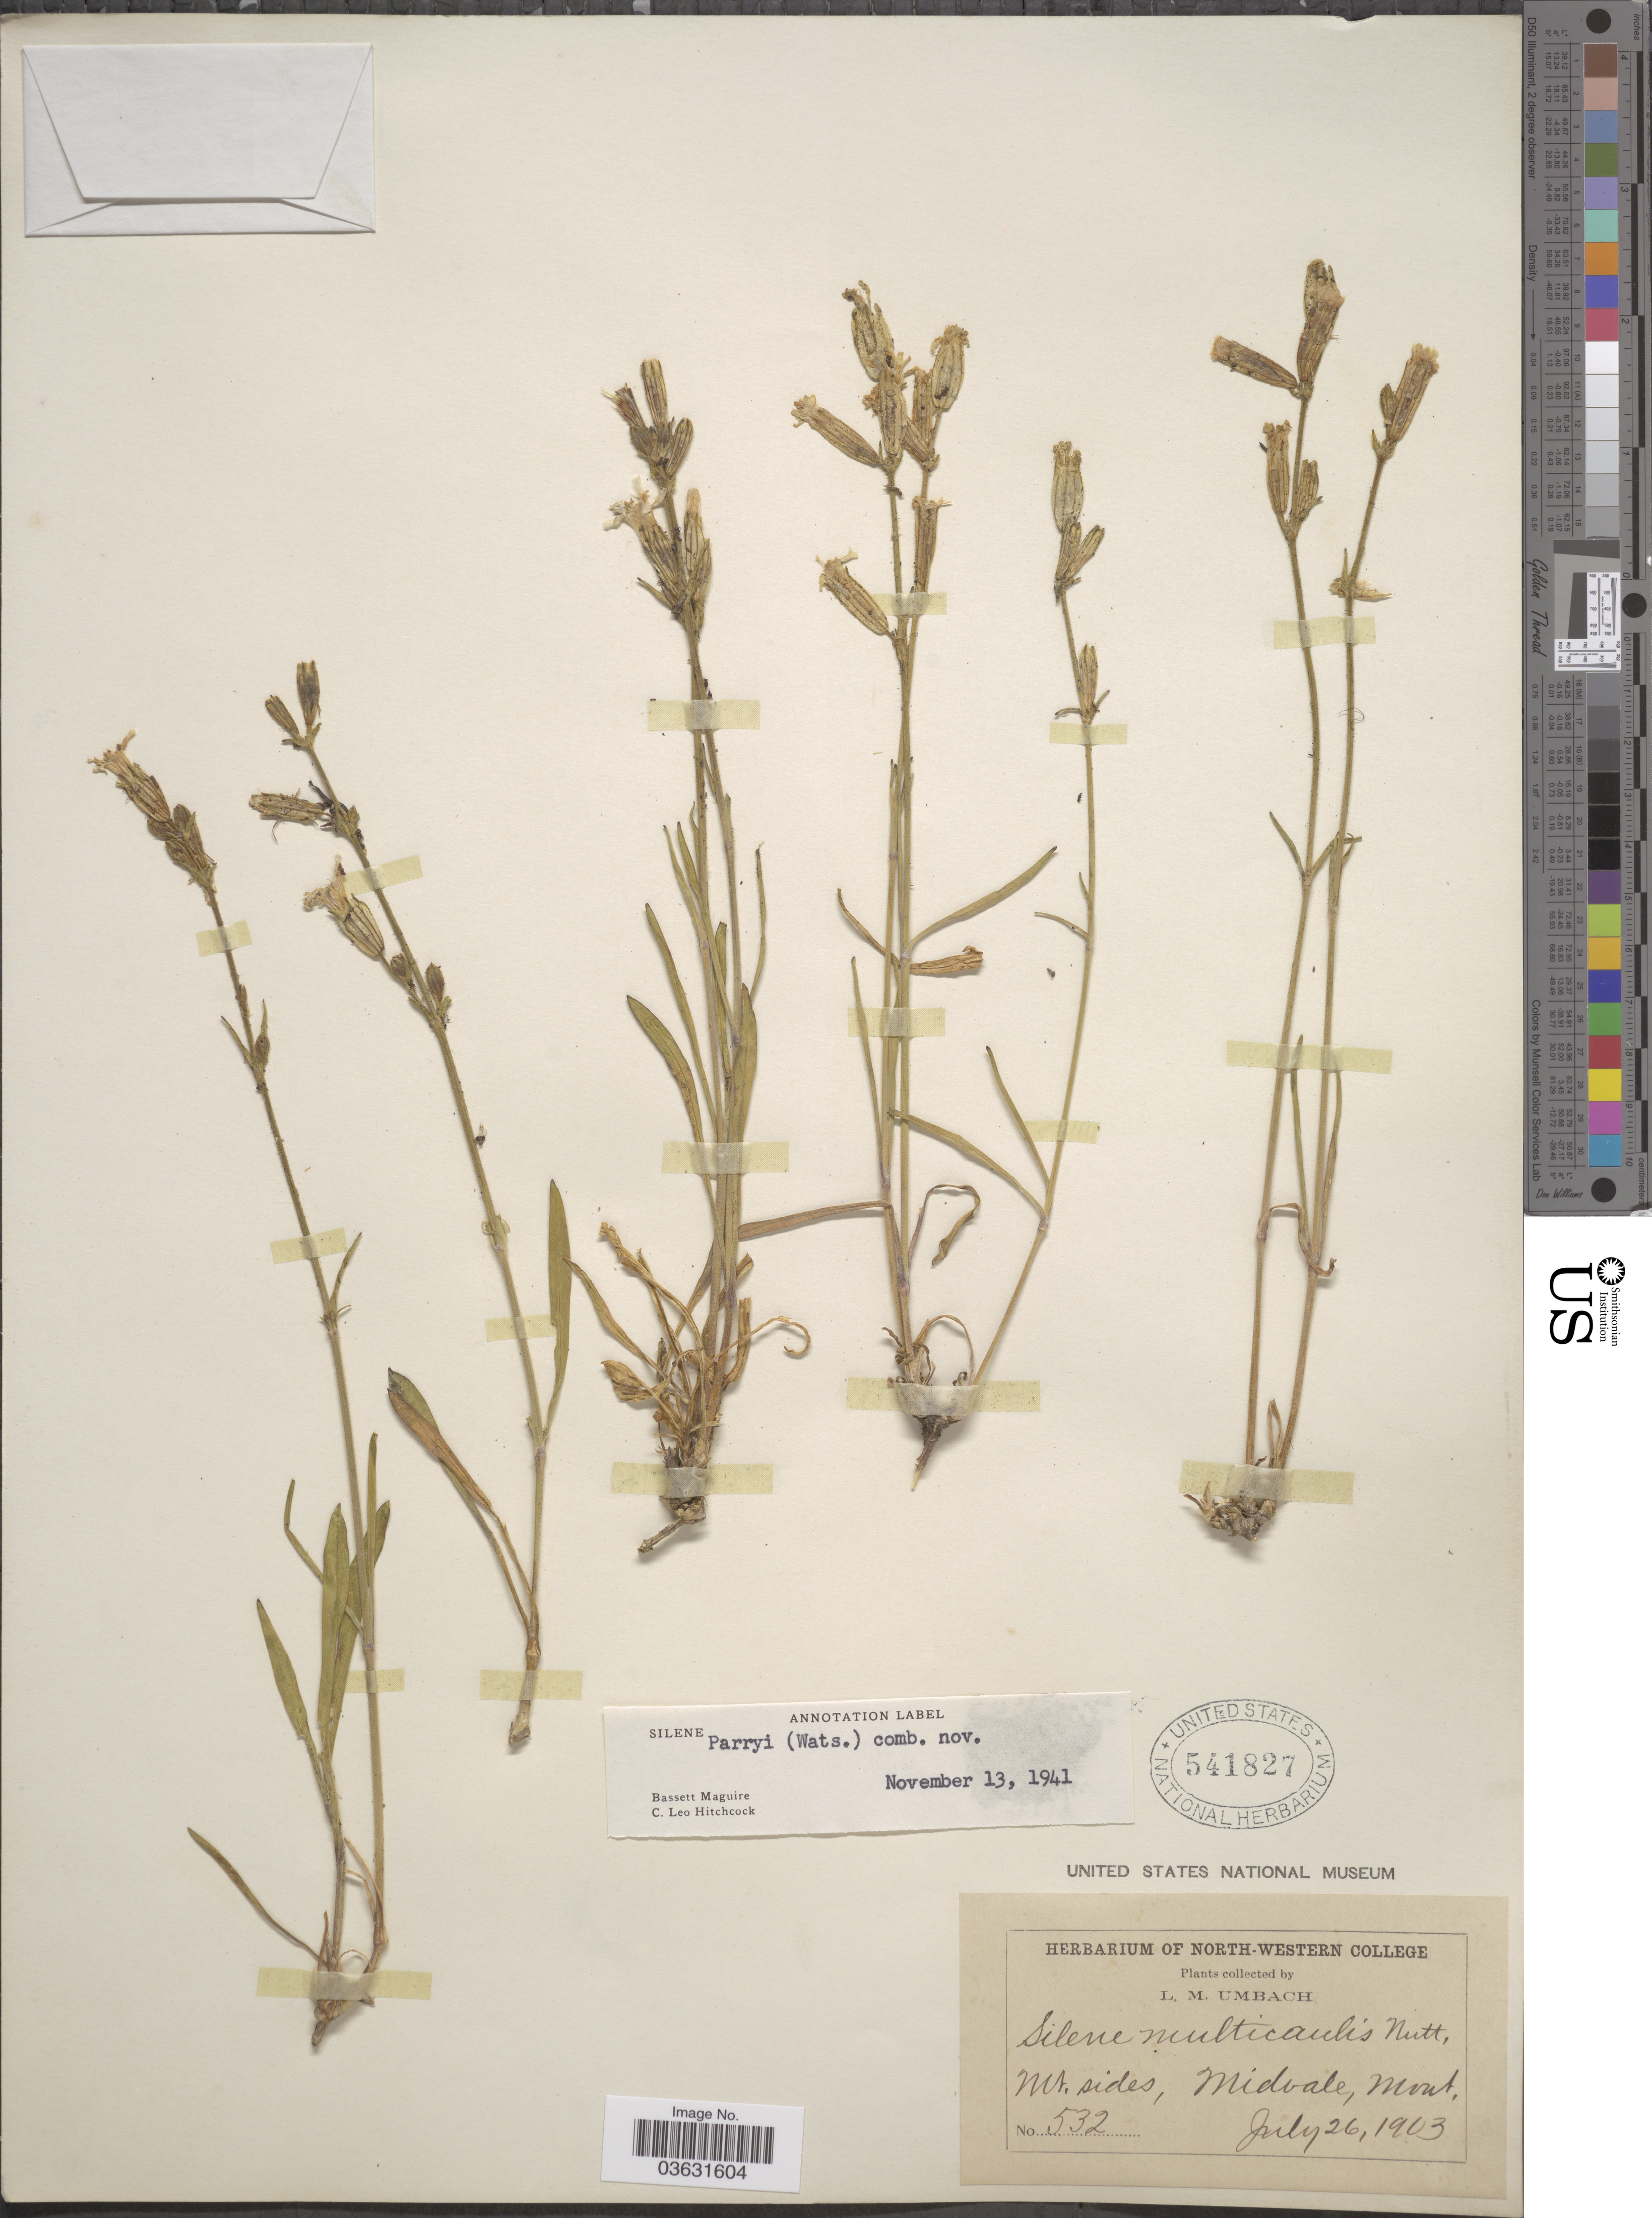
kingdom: Plantae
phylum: Tracheophyta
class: Magnoliopsida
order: Caryophyllales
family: Caryophyllaceae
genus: Silene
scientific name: Silene parryi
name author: (S. Watson) C.L. Hitchc. & Maguire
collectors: L. M. Umbach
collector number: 532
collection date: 1903-07-26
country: United States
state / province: Washington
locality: Mt. sides, Midvale.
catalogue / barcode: US 541827